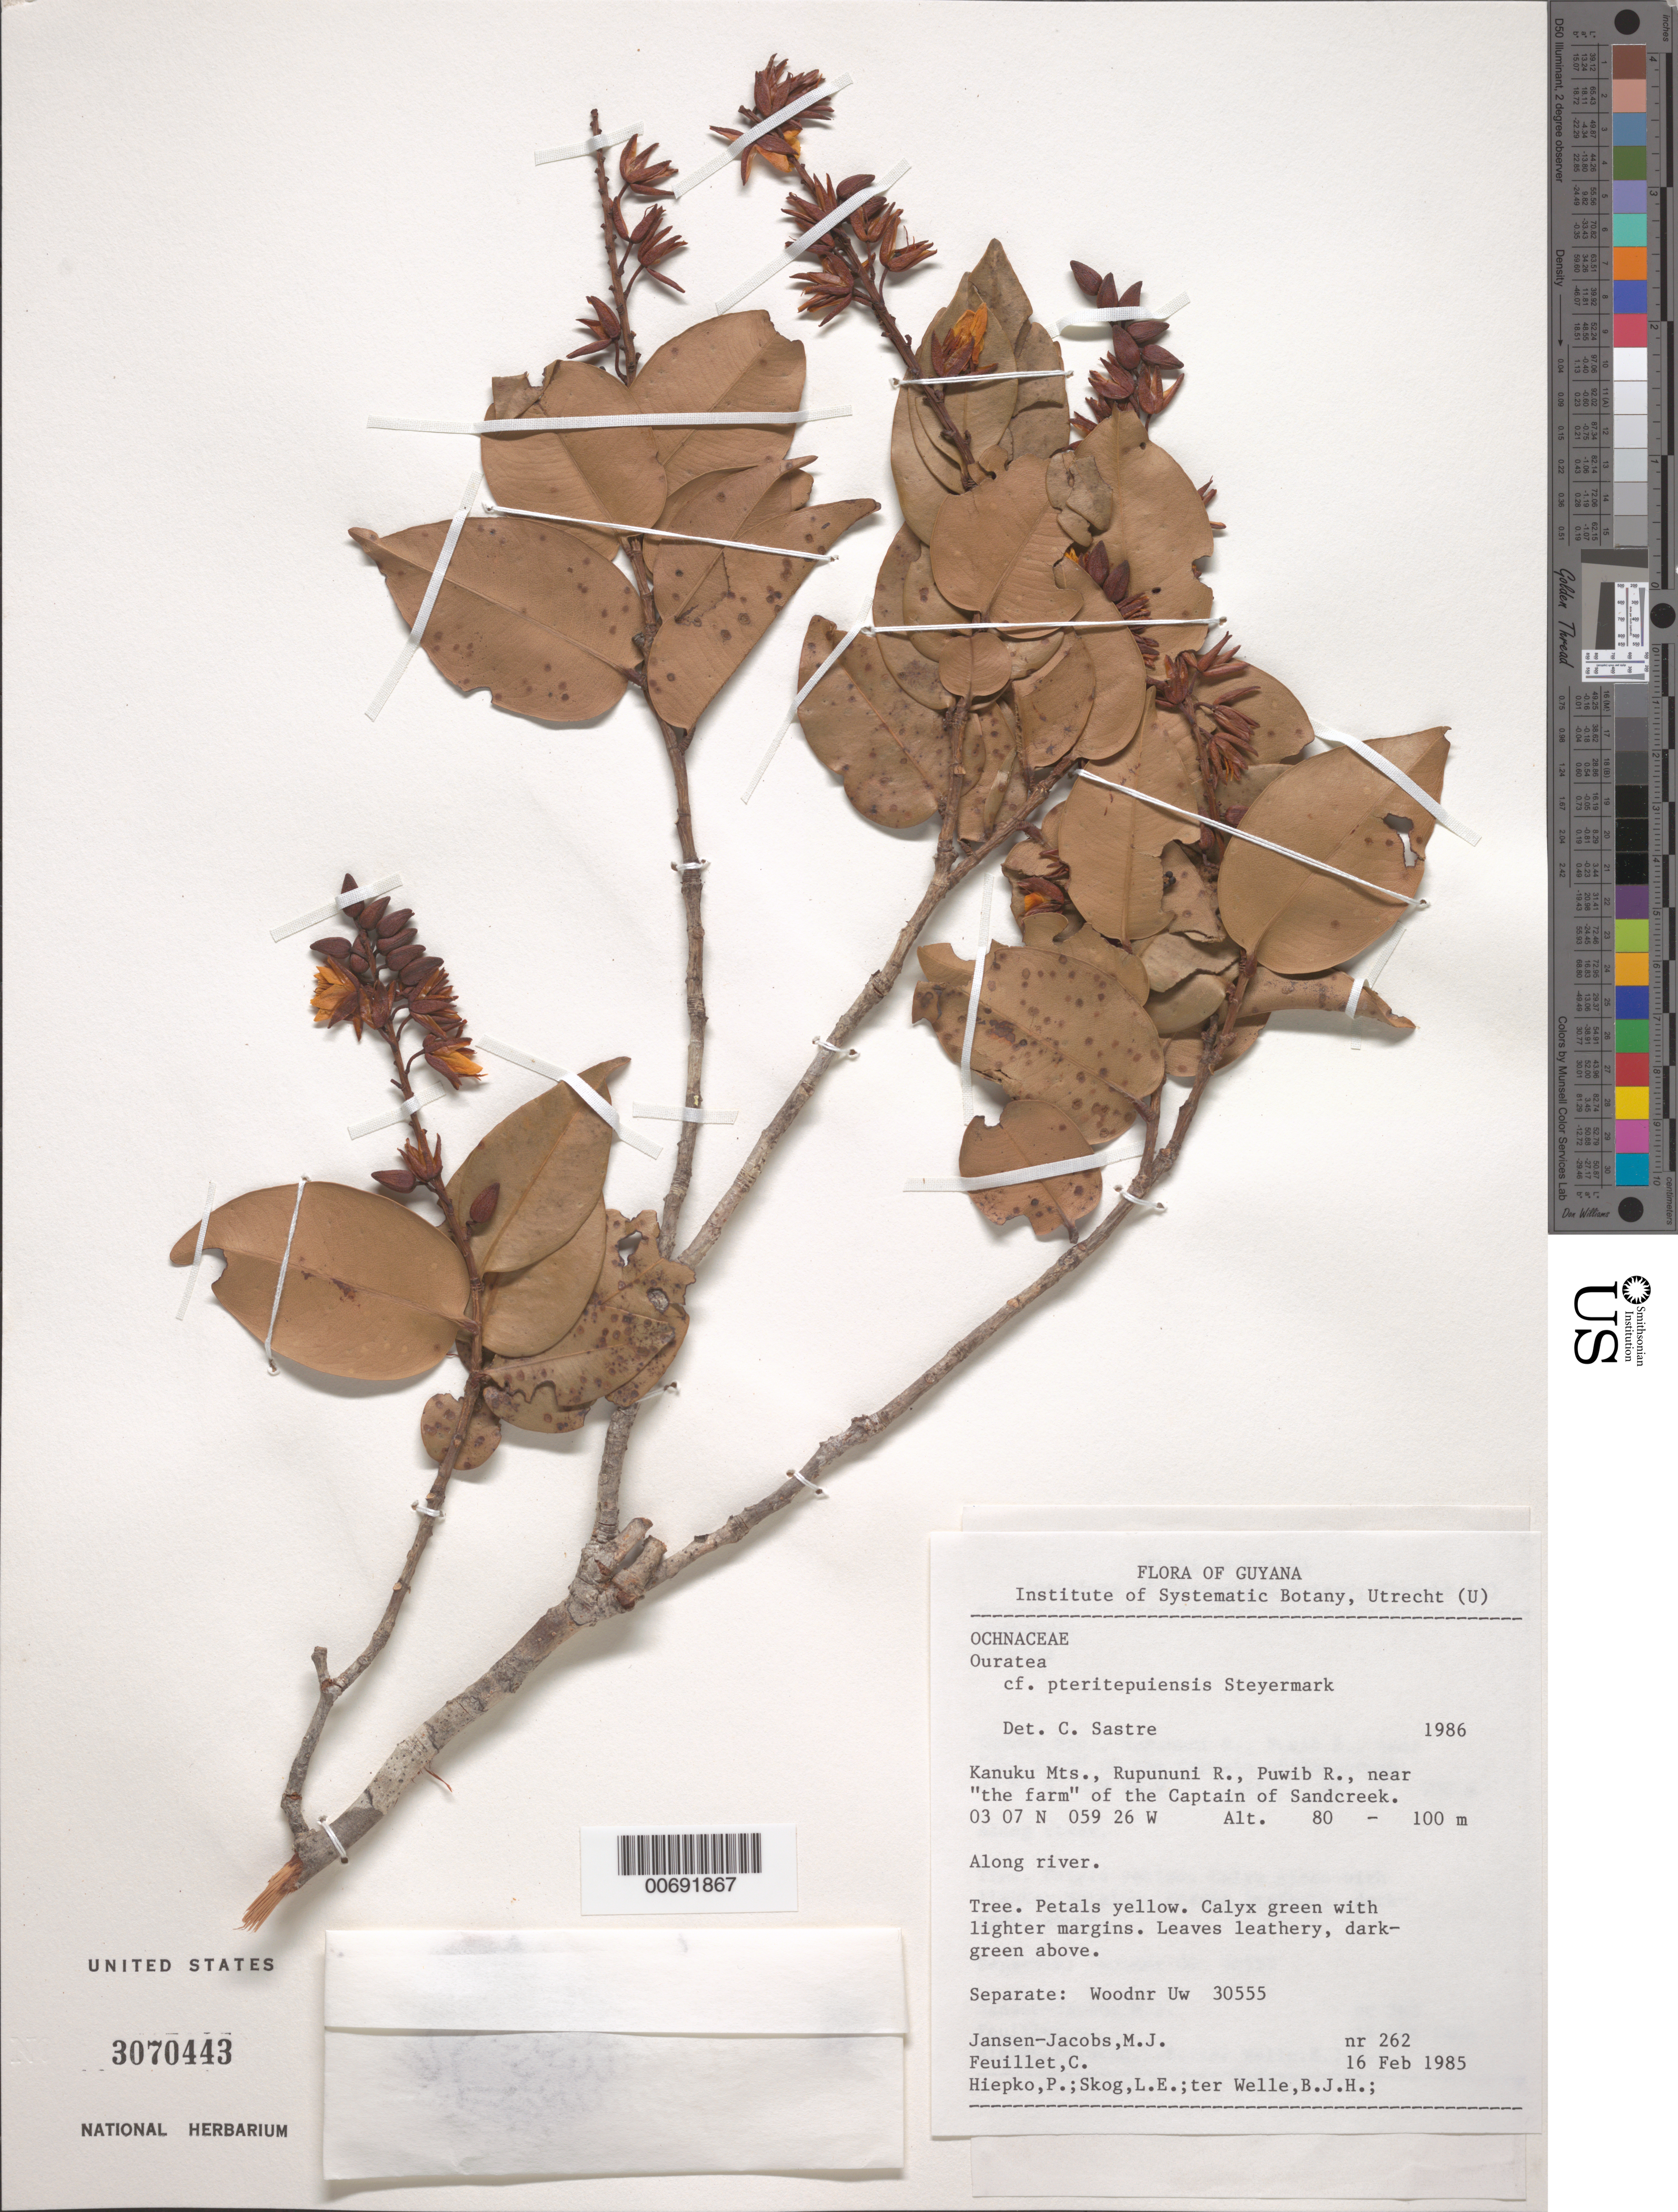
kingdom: Plantae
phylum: Tracheophyta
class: Magnoliopsida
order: Malpighiales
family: Ochnaceae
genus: Ouratea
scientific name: Ouratea kanukuensis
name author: Sastre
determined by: Sastre, C. H. L.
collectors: M. J. Jansen-Jacobs, C. Feuillet, P. H. Hiepko, L. E. Skog & B. Welle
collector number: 262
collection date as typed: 16-Feb-85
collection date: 1985-02-16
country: Guyana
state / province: U. Takutu-U. Essequibo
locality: Kanuku Mts., Rupununi R., Puwib R.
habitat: Along river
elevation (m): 80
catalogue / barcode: US 3070443